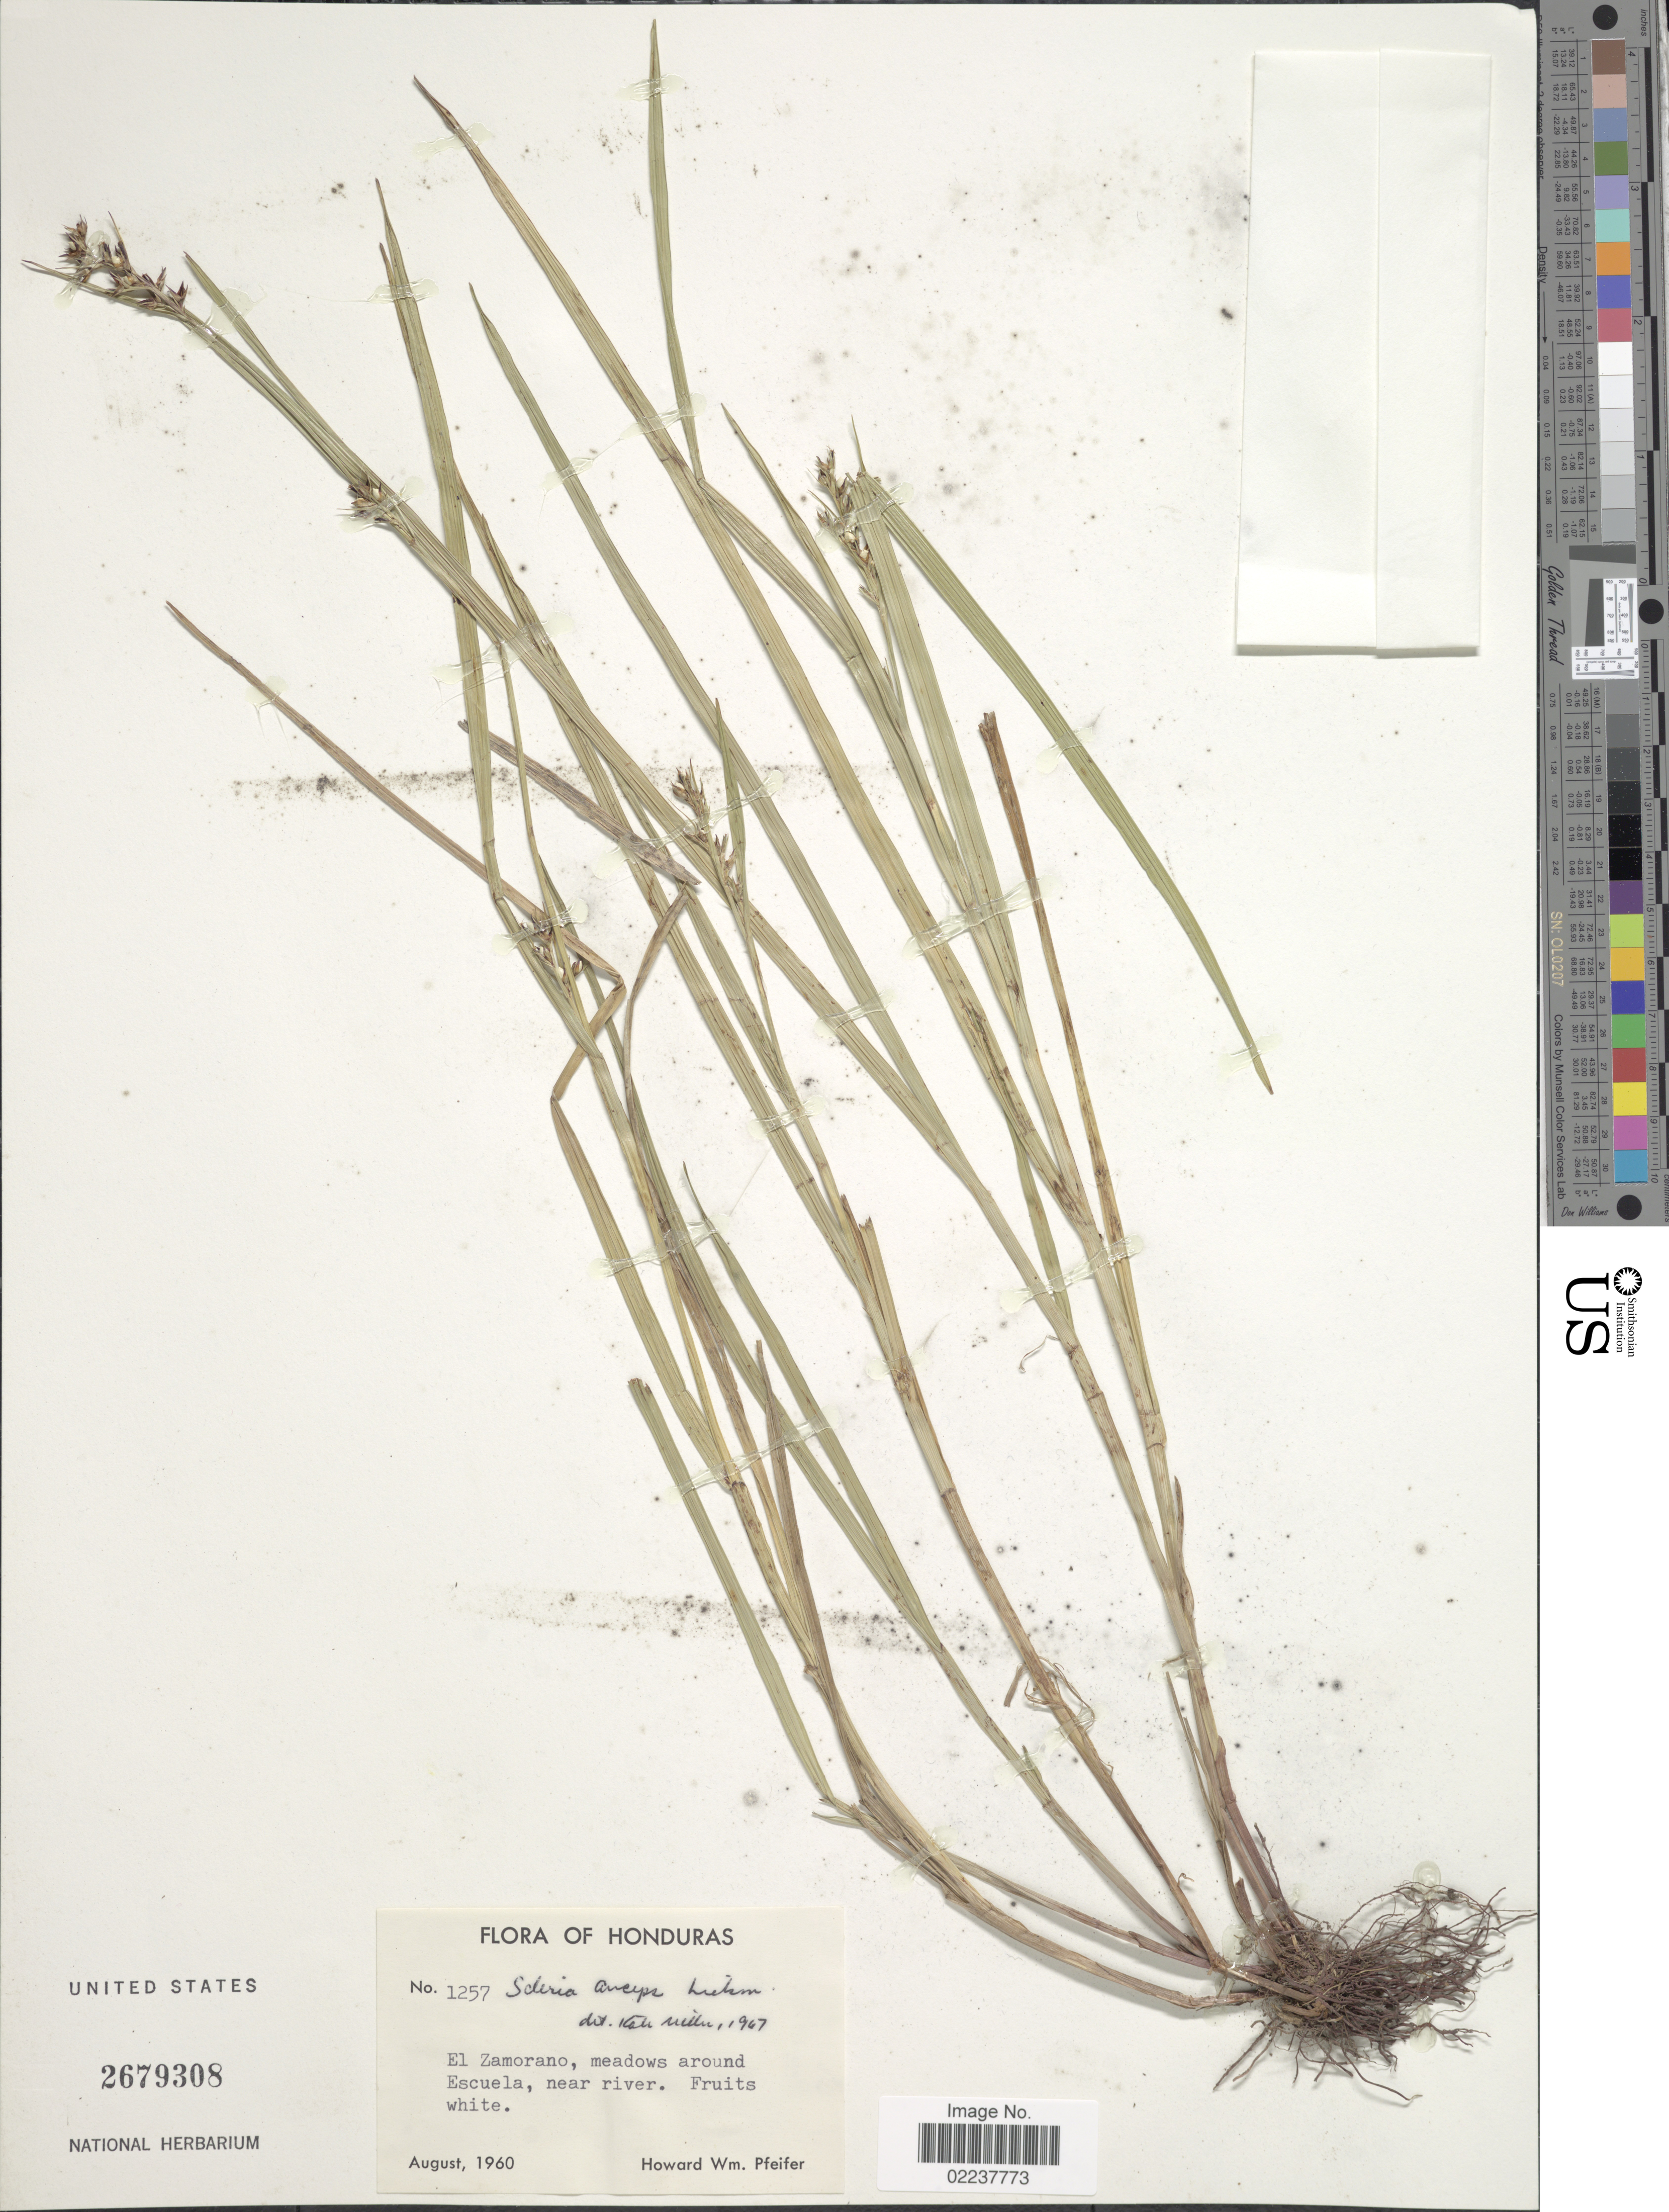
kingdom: Plantae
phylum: Tracheophyta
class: Liliopsida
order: Poales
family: Cyperaceae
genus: Scleria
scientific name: Scleria anceps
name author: Liebm.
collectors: H. W. Pfeifer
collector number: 1257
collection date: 1960-08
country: Honduras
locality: El Zamorano, meadows around Escuela, near river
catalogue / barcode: US 2679308